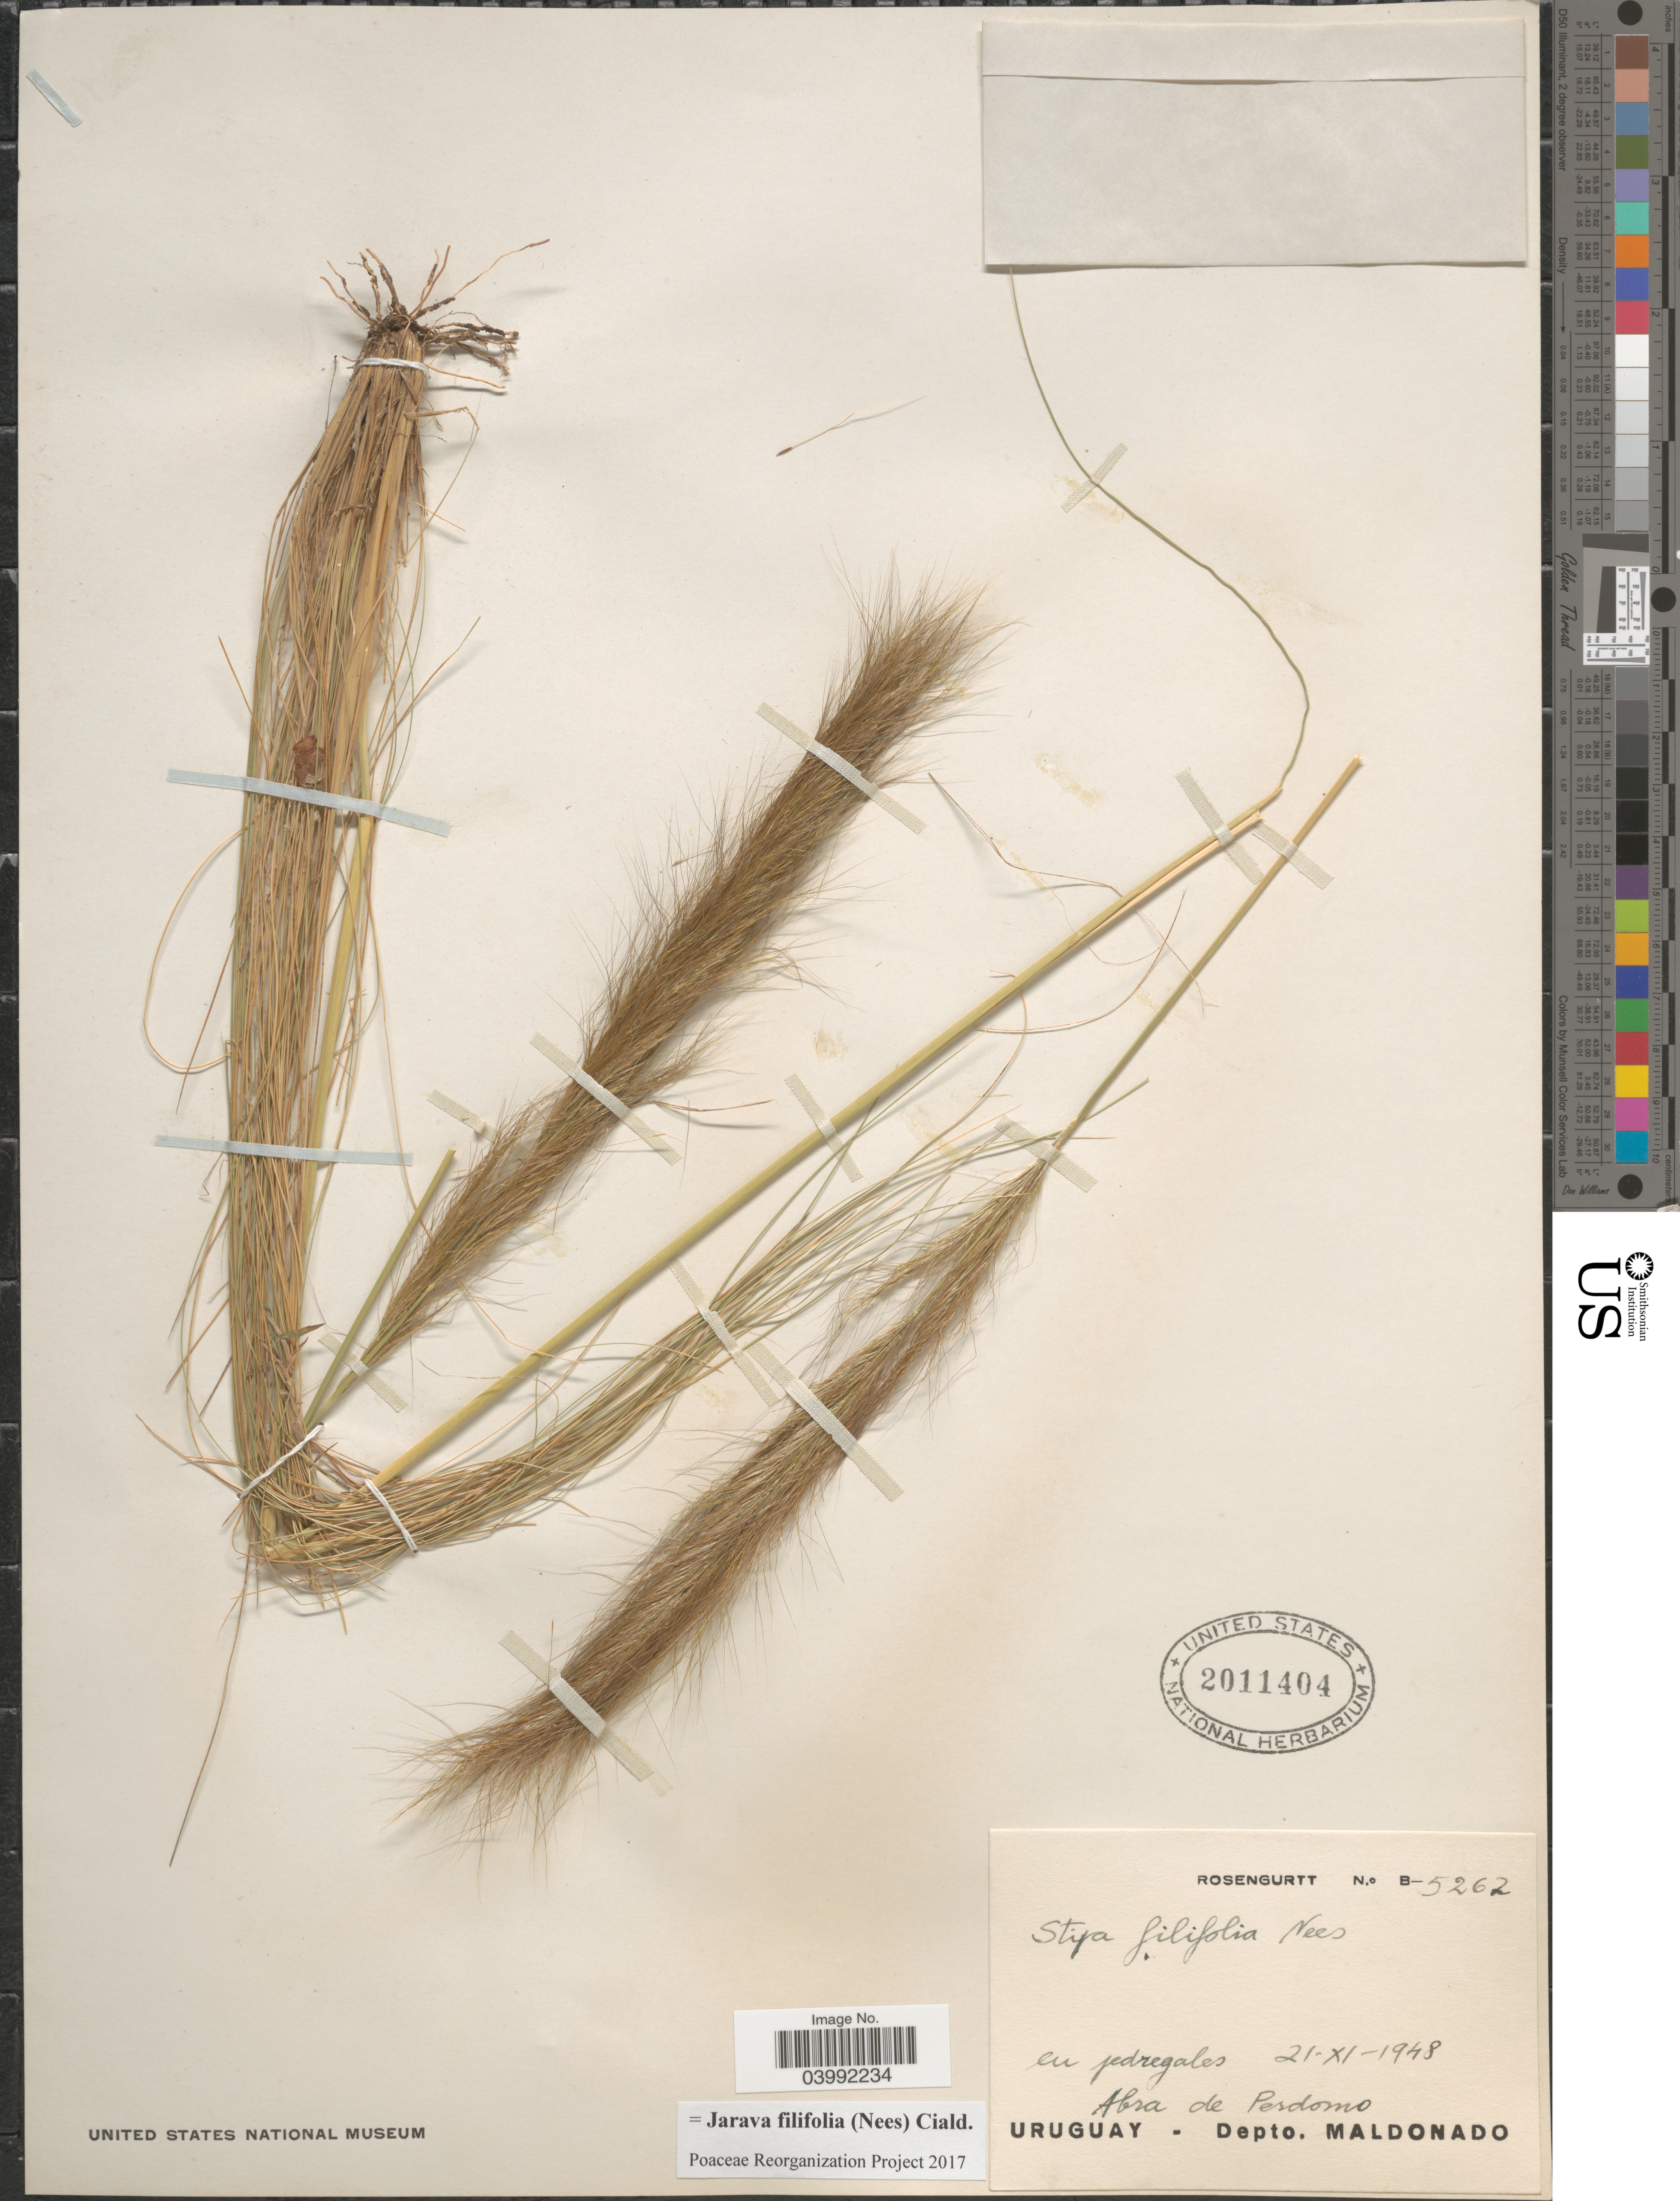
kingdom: Plantae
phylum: Tracheophyta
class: Liliopsida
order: Poales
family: Poaceae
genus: Jarava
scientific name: Jarava filifolia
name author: (Nees) Ciald.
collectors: Rosengurtt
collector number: B-5262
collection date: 1948-11-21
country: Uruguay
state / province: Maldonado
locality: Abra de Perdomo. Depto. Maldonado.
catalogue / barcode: US 2011404